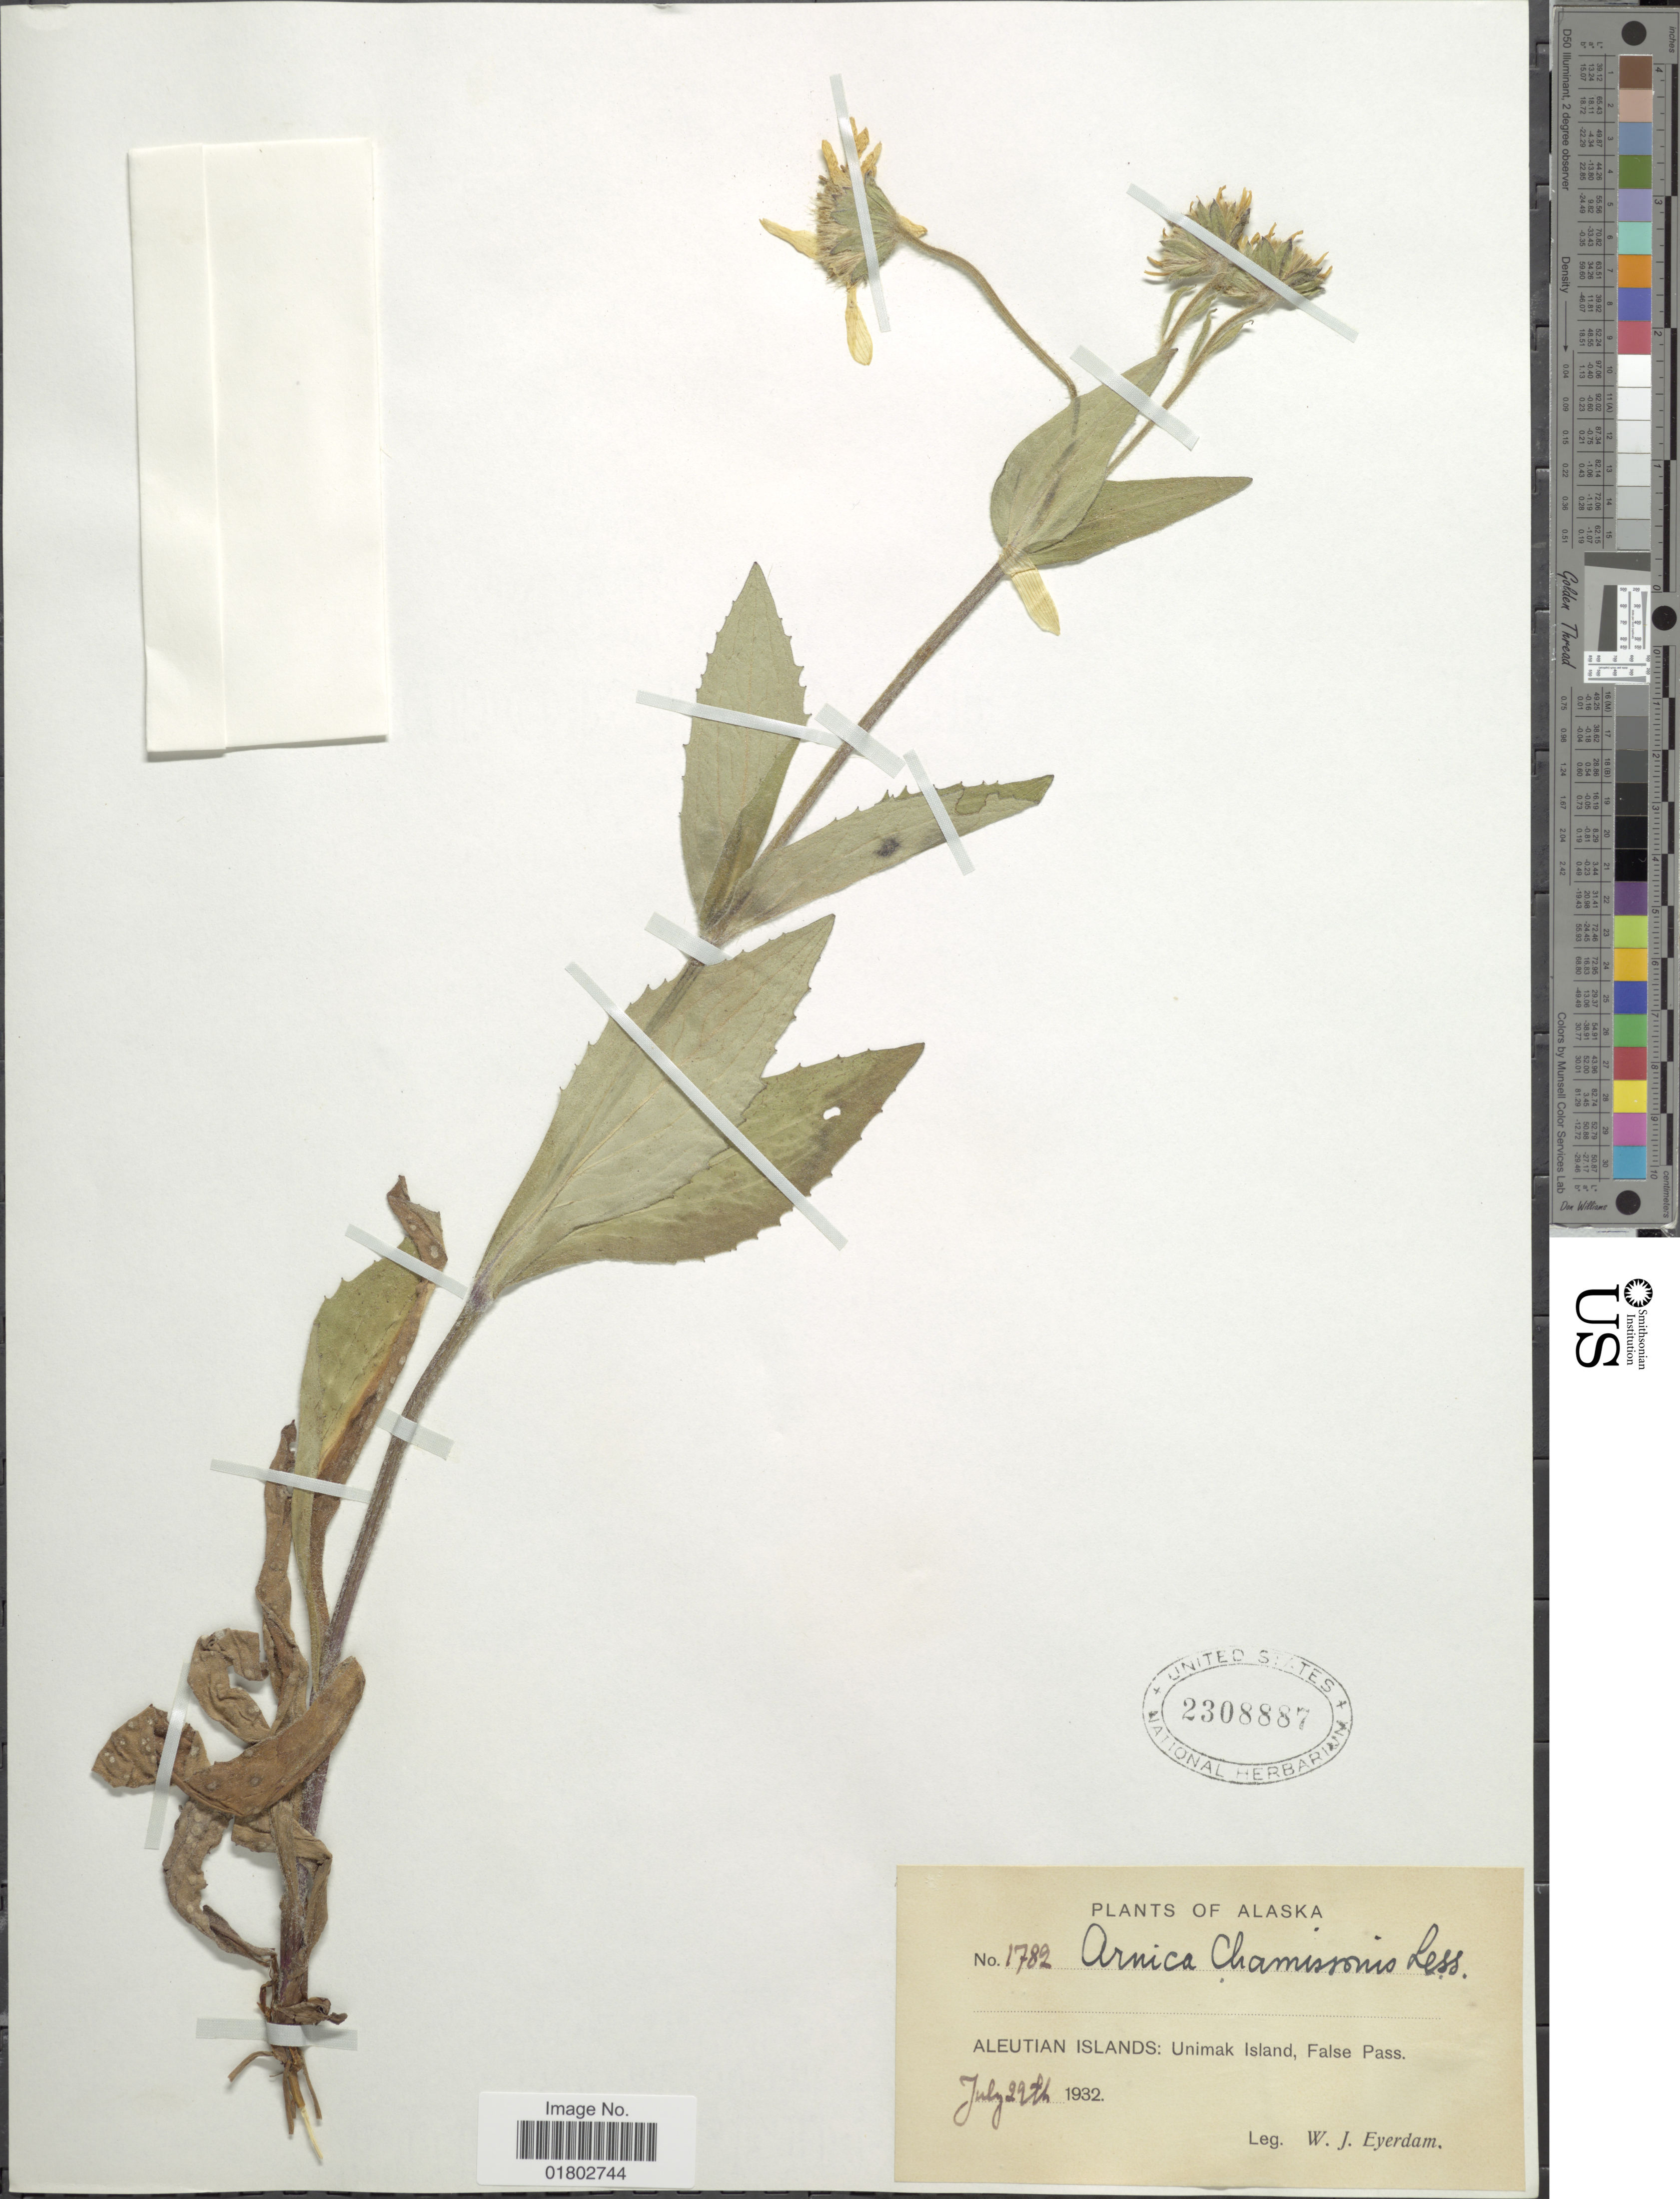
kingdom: Plantae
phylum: Tracheophyta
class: Magnoliopsida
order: Asterales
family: Asteraceae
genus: Arnica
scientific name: Arnica chamissonis subsp. genuina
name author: Maguire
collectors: W. J. Eyerdam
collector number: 1782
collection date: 1932-07-29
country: United States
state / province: Alaska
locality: Aleutian Islands: Unimak Island, False Pass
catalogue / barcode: US 2308887